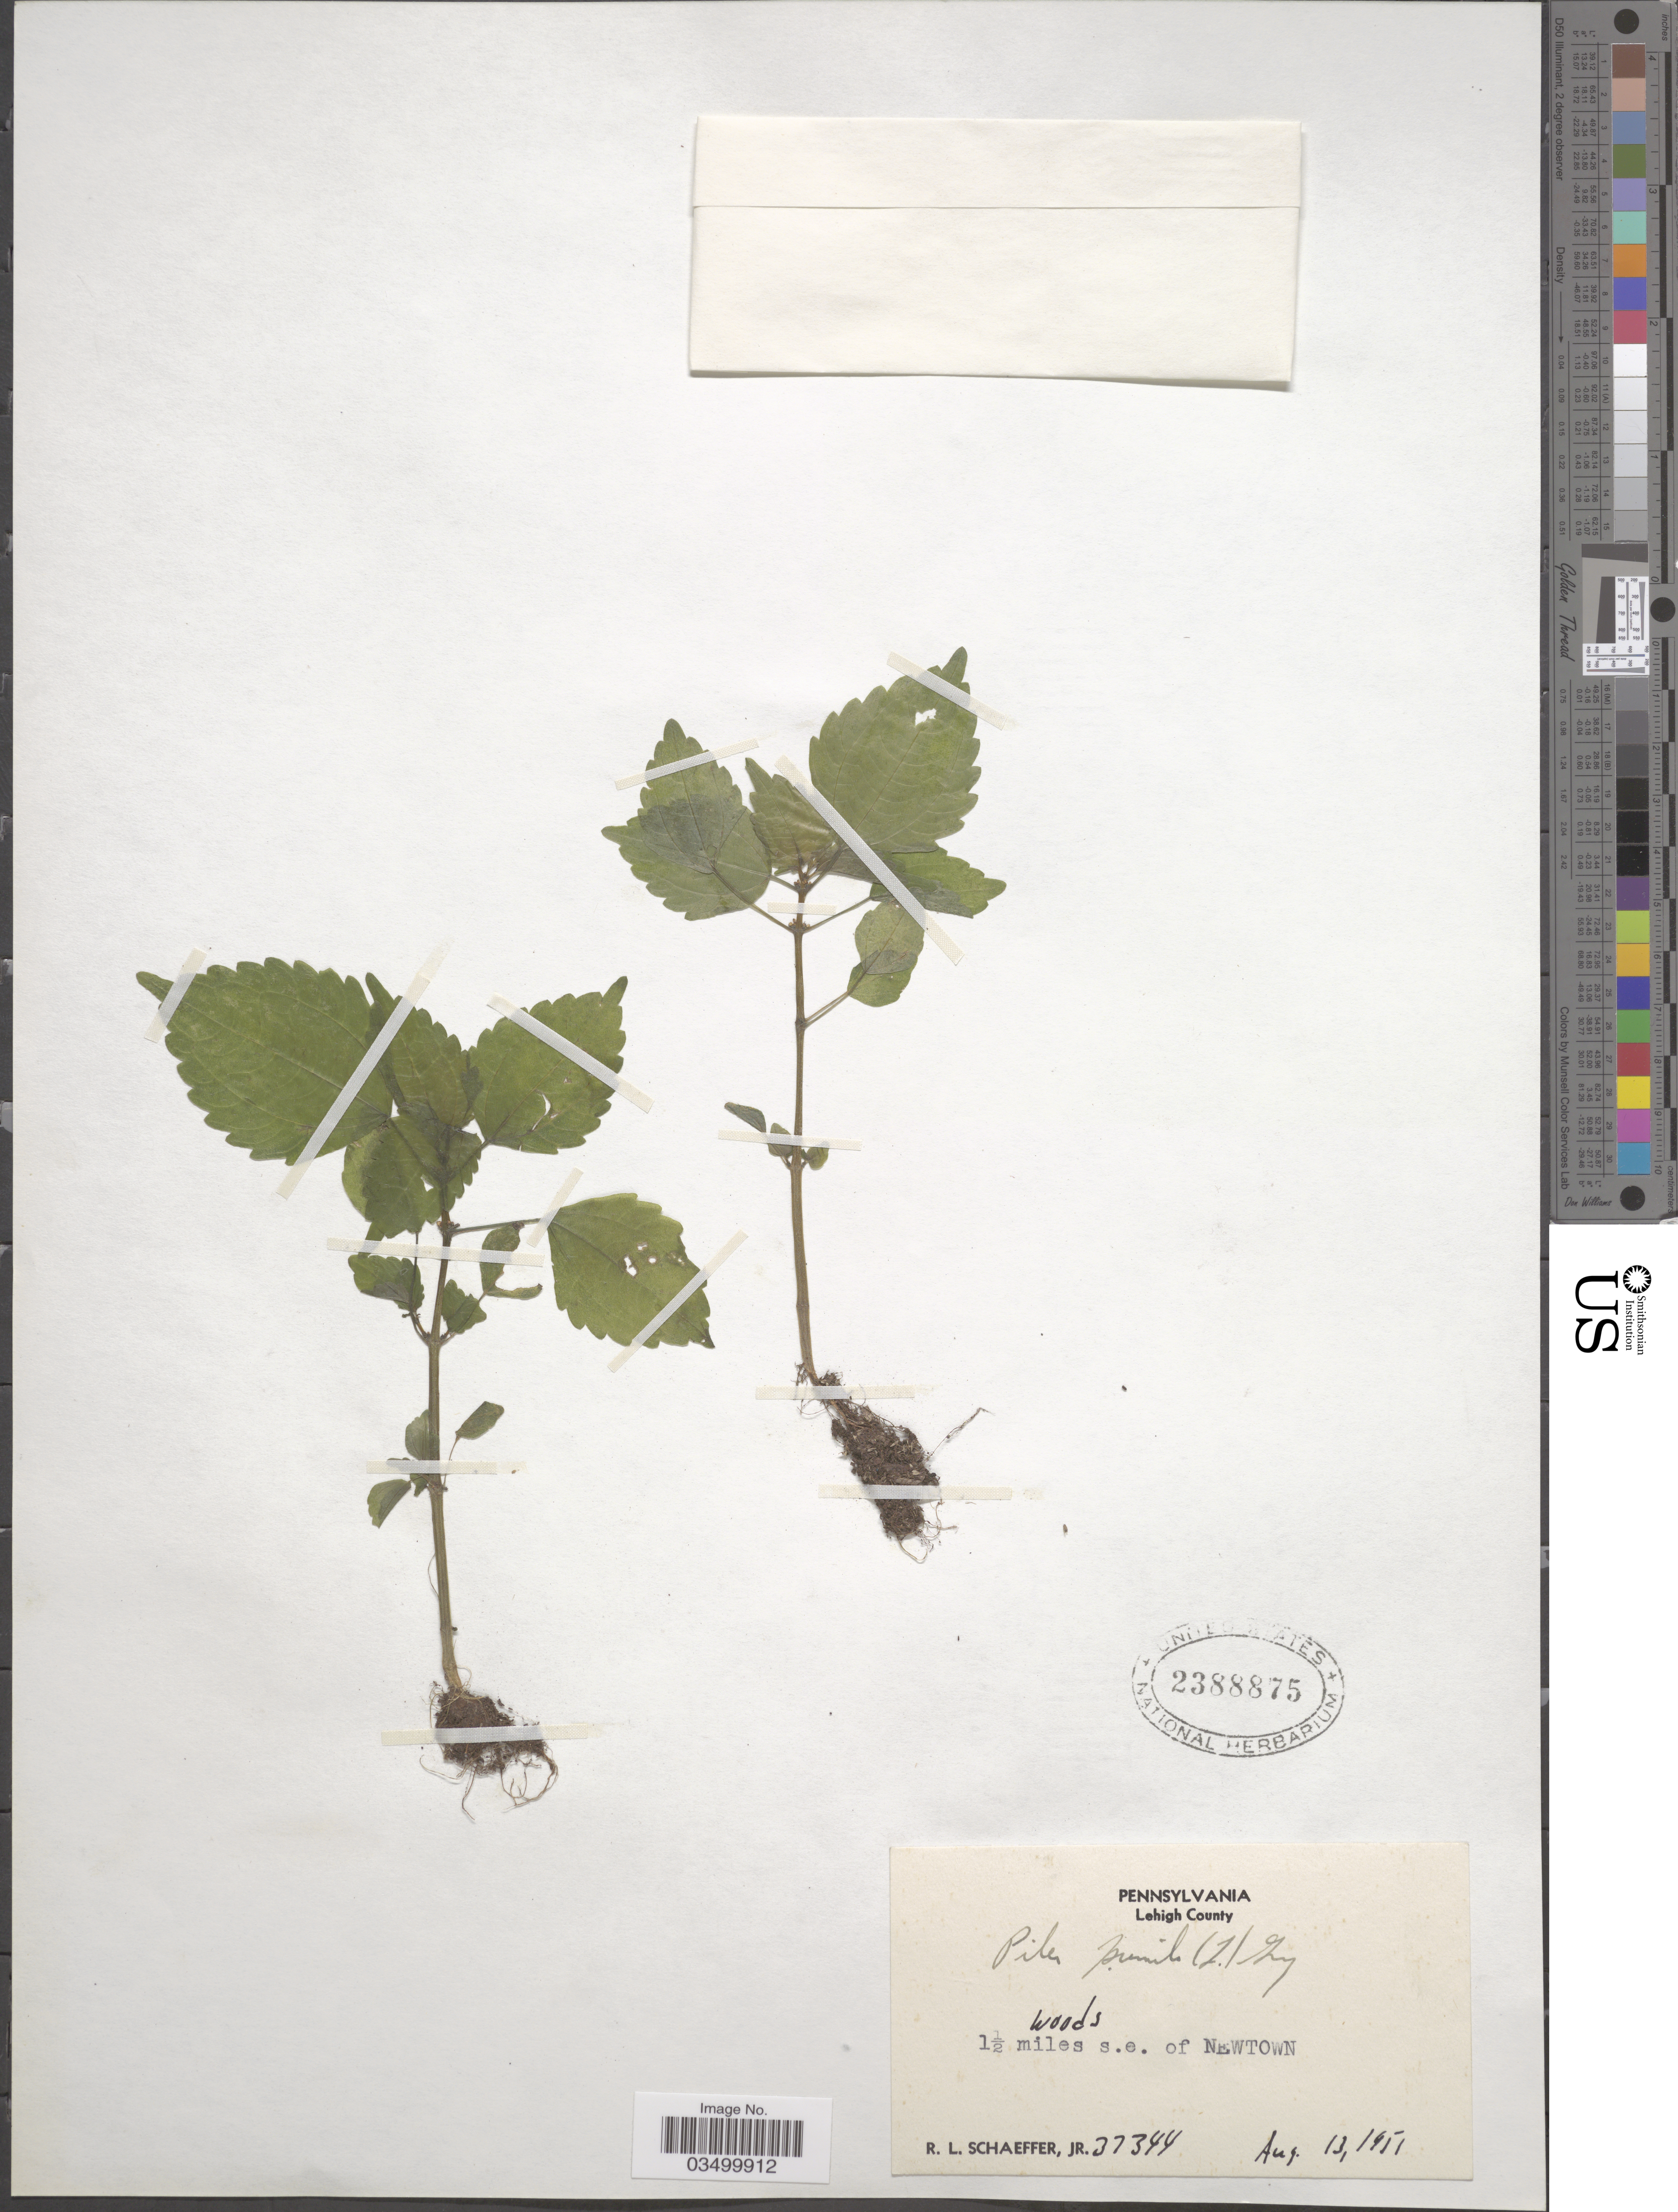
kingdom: Plantae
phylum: Tracheophyta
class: Magnoliopsida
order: Rosales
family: Urticaceae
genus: Pilea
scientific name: Pilea pumila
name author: (L.) A. Gray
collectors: R. L. Schaeffer Jr.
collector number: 37344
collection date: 1951-08-13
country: United States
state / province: Pennsylvania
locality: Lehigh County. 1½ miles s.e. of Newtown.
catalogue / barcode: US 2388875